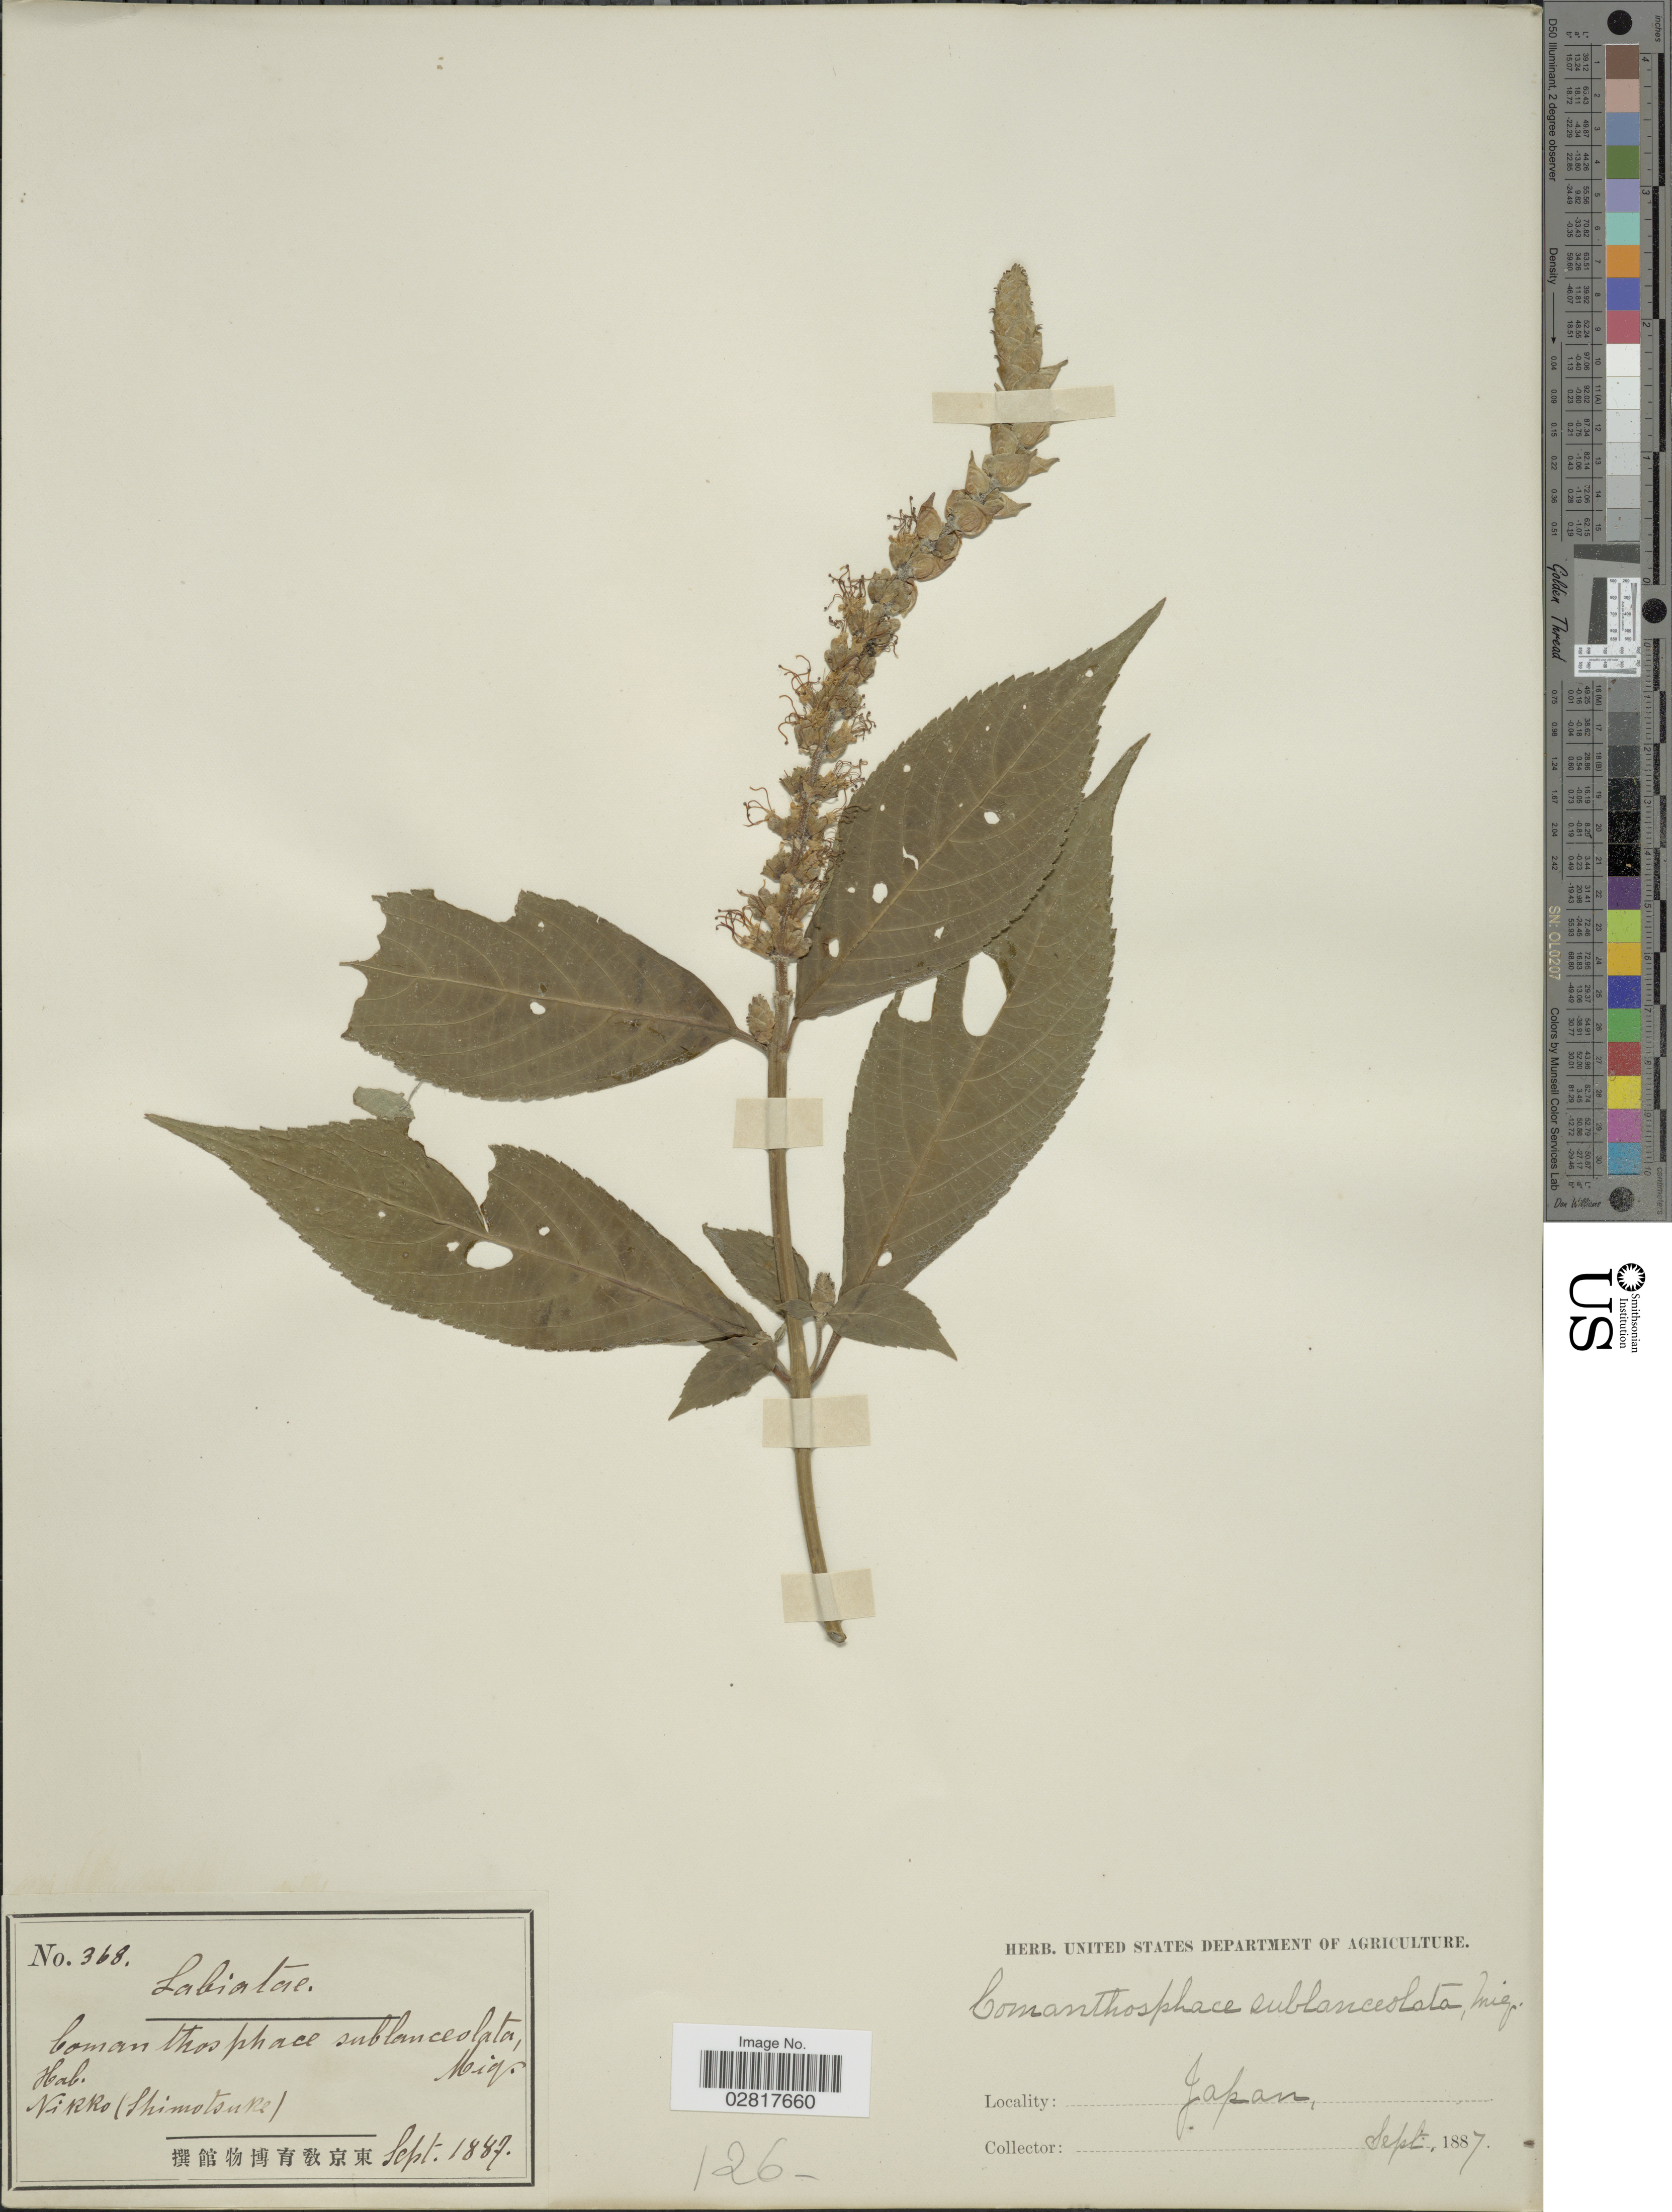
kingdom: Plantae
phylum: Tracheophyta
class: Magnoliopsida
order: Lamiales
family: Lamiaceae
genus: Comanthosphace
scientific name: Comanthosphace sublanceolata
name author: (Miq.) S. Moore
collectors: Facchini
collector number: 368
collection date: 1887-09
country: Japan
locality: Nikko (Shimotsuke).